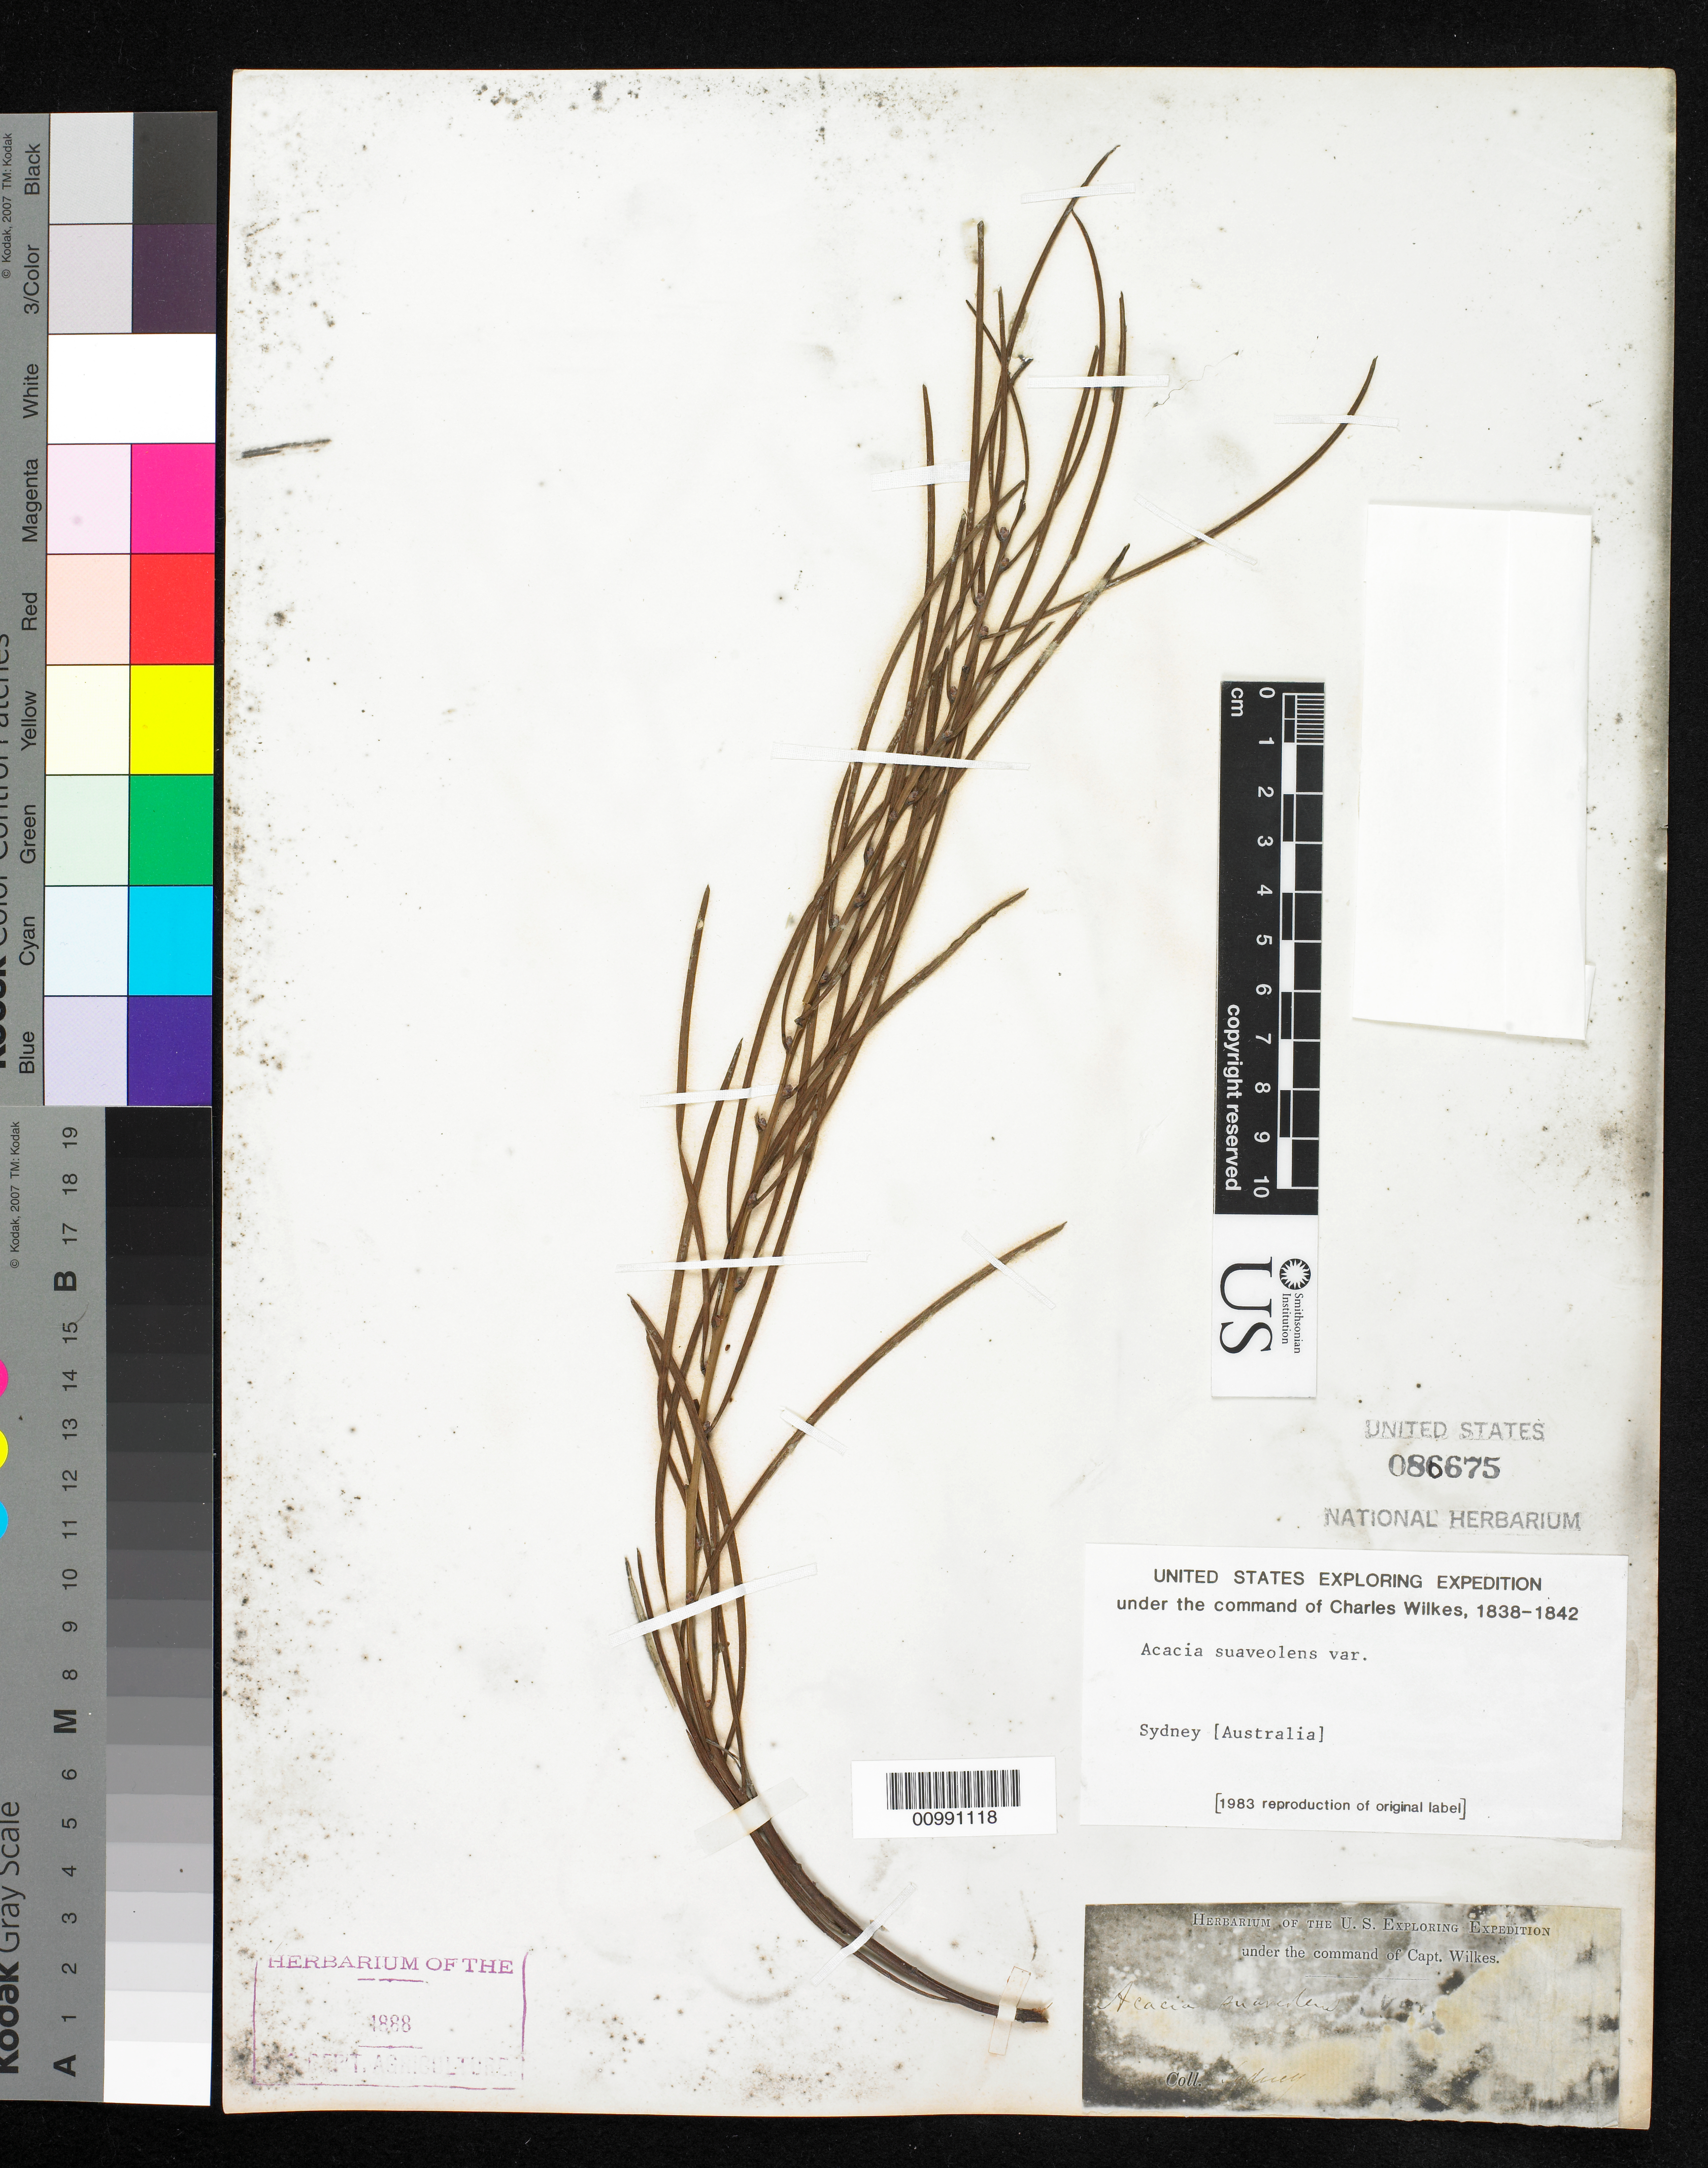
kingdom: Plantae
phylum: Tracheophyta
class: Magnoliopsida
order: Fabales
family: Fabaceae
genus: Acacia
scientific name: Acacia suaveolens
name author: (Sm.) Willd.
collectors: Wilkes Explor. Exped.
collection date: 1838/1842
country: Australia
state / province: New South Wales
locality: Sydney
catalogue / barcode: US 86675